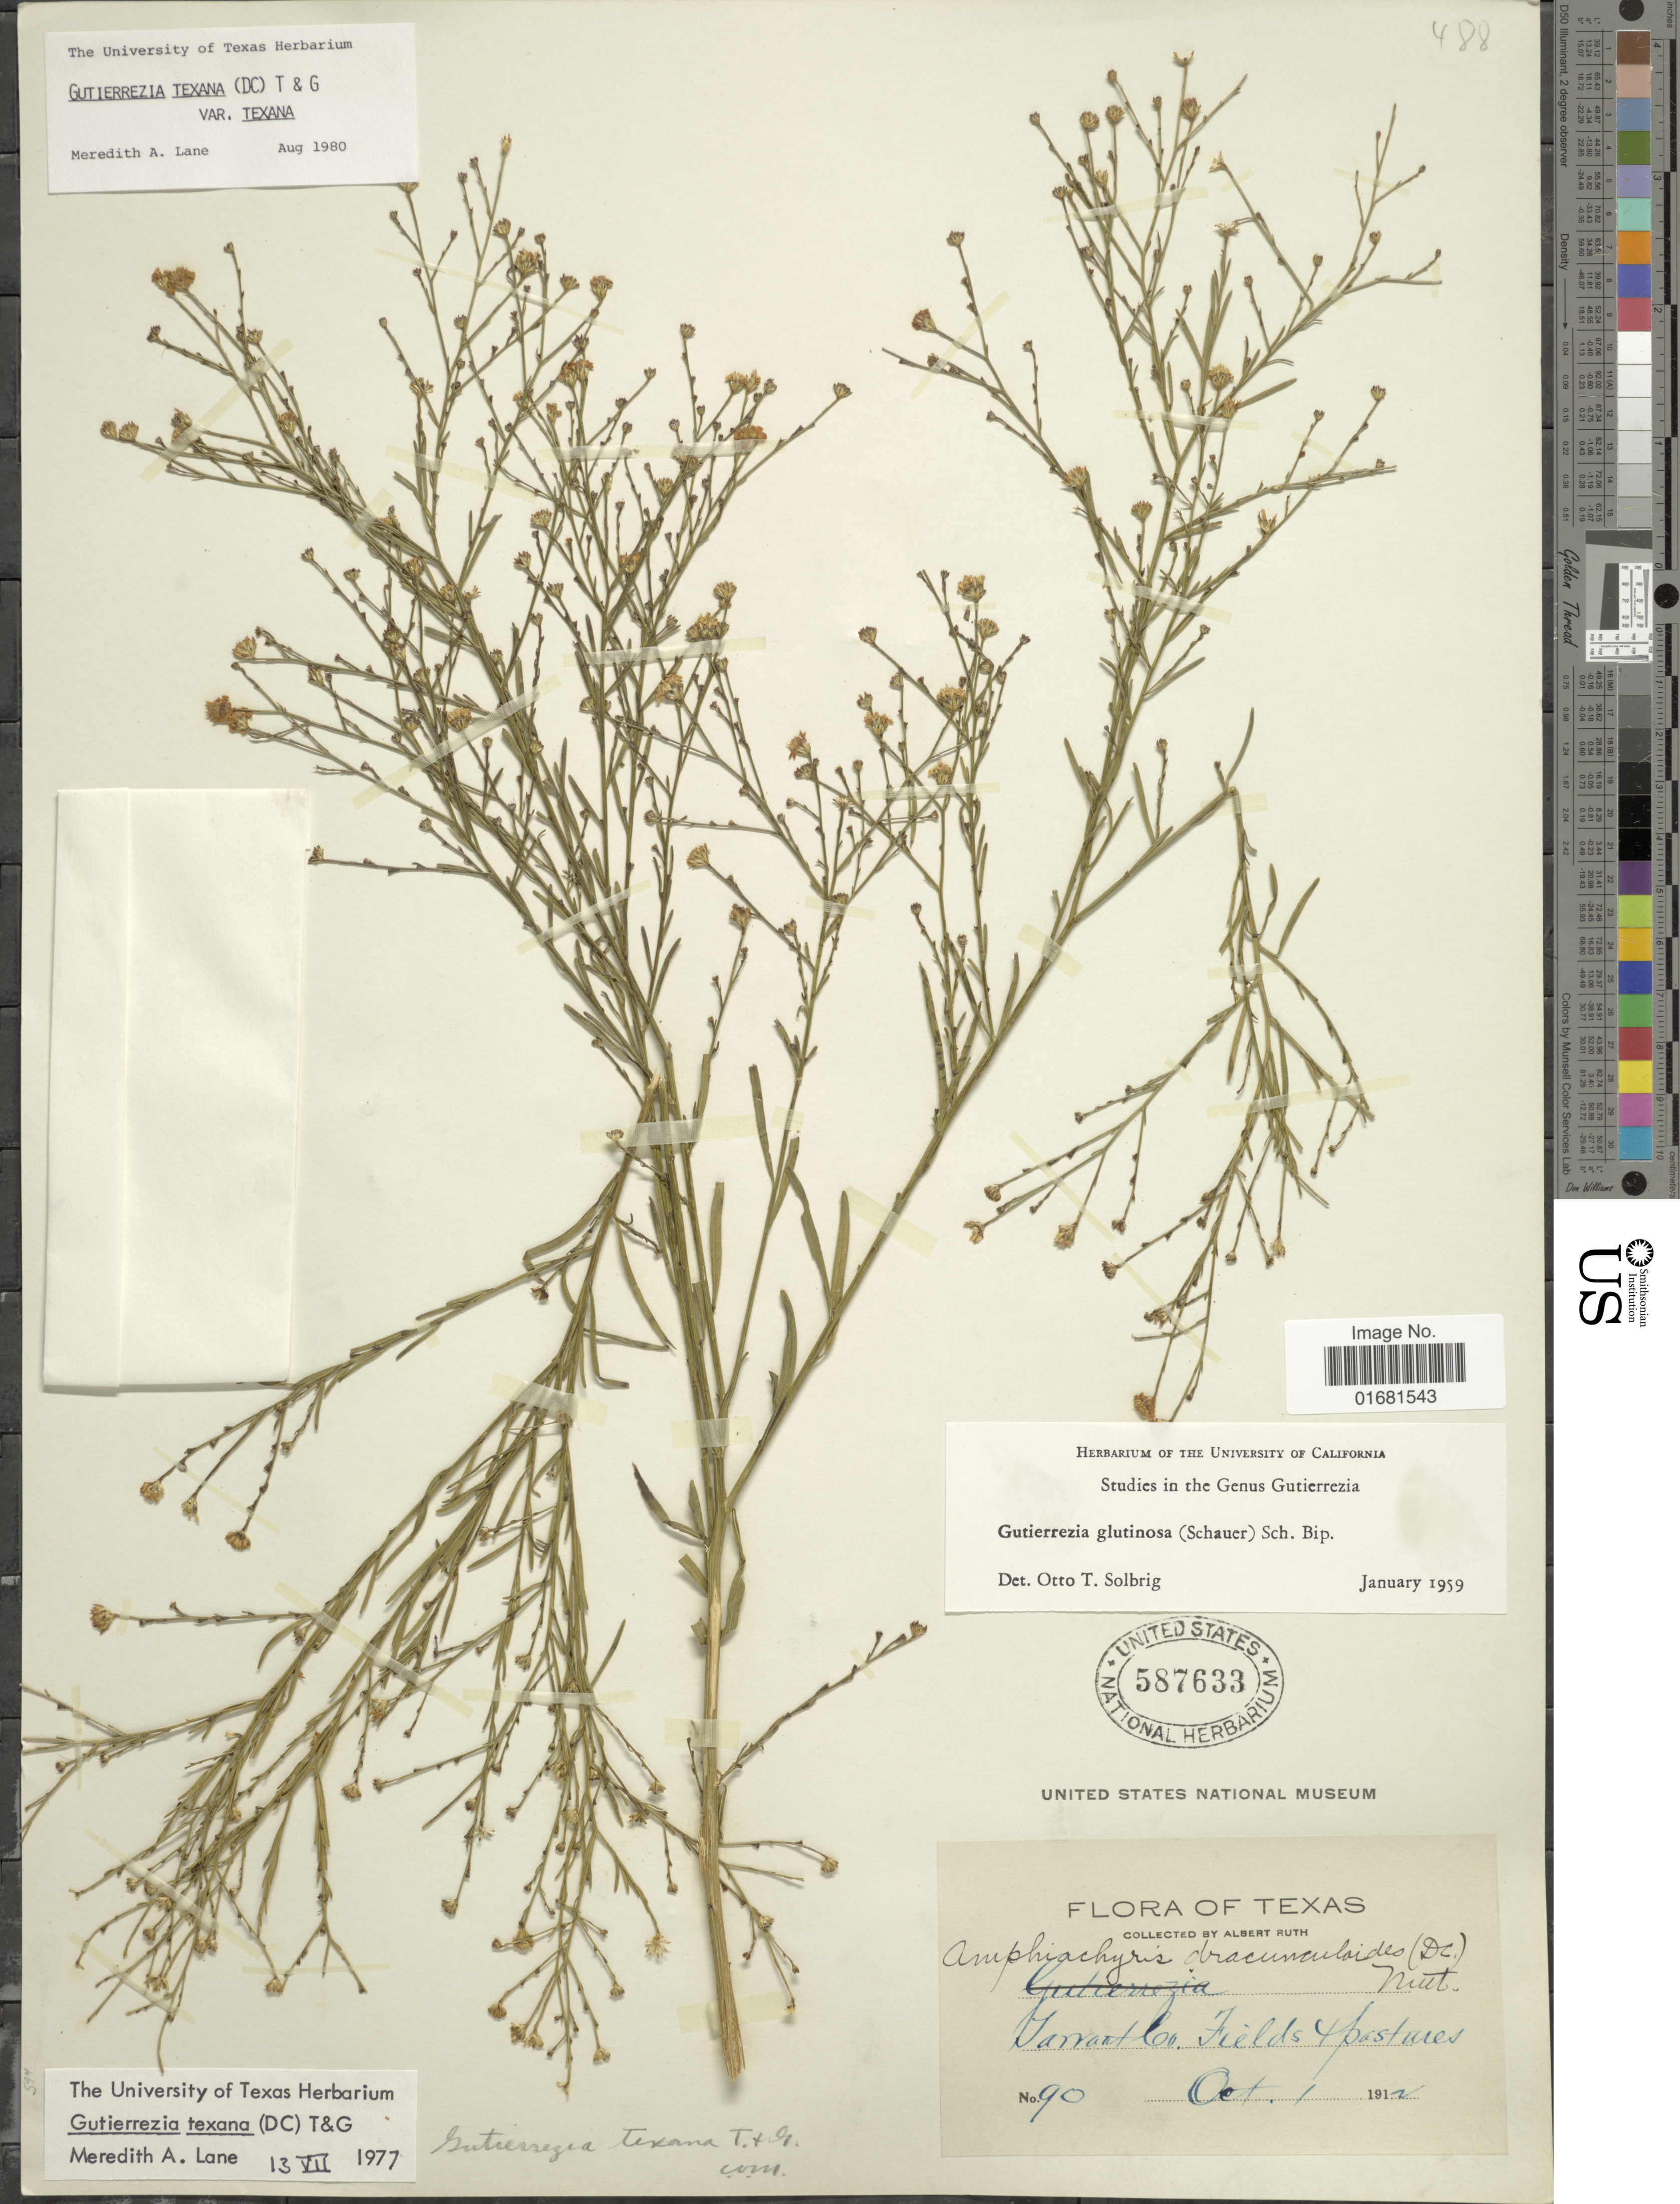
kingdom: Plantae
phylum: Tracheophyta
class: Magnoliopsida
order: Asterales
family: Asteraceae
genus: Gutierrezia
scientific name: Gutierrezia texana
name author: (DC.) Torr. & A. Gray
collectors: A. Ruth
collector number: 90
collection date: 1912-10-01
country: United States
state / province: Texas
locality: Texas. Tarrant Co. Fields + pastures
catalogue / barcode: US 587633